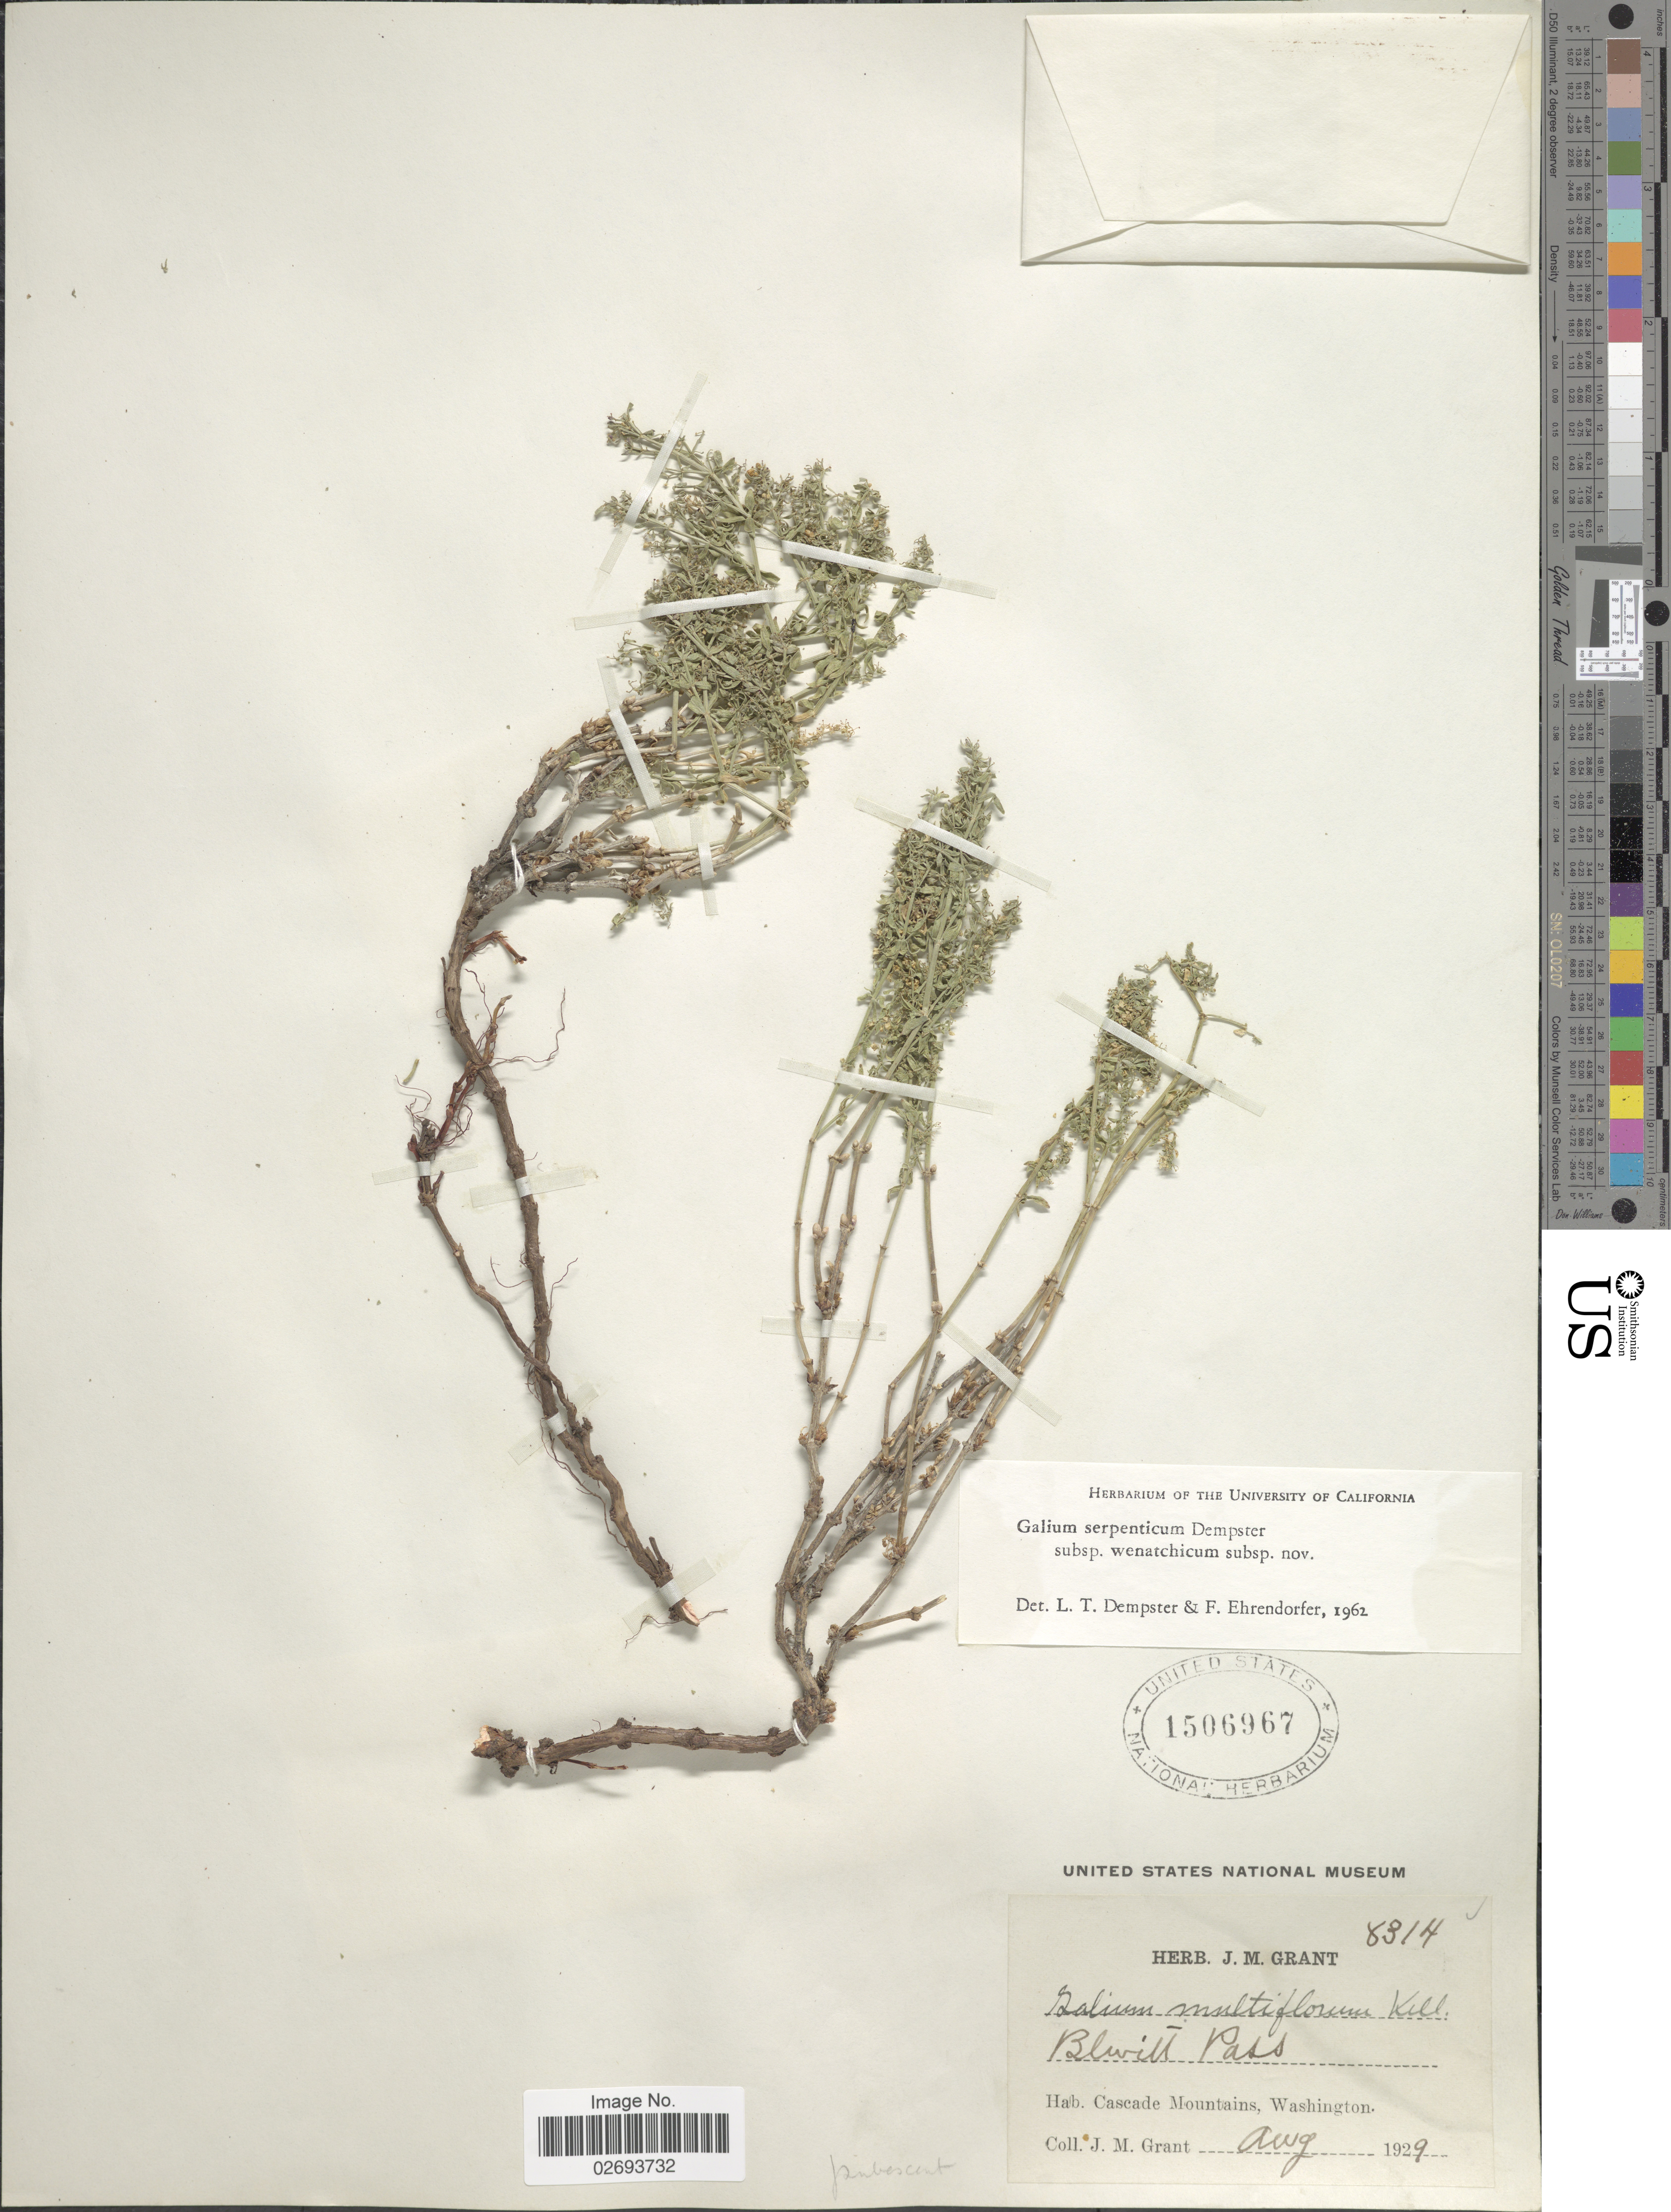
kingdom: Plantae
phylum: Tracheophyta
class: Magnoliopsida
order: Gentianales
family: Rubiaceae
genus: Galium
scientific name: Galium serpenticum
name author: Dempster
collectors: J. M. Grant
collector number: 8314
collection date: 1929-08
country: United States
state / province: Washington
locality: Cascade Mountains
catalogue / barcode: US 1506967